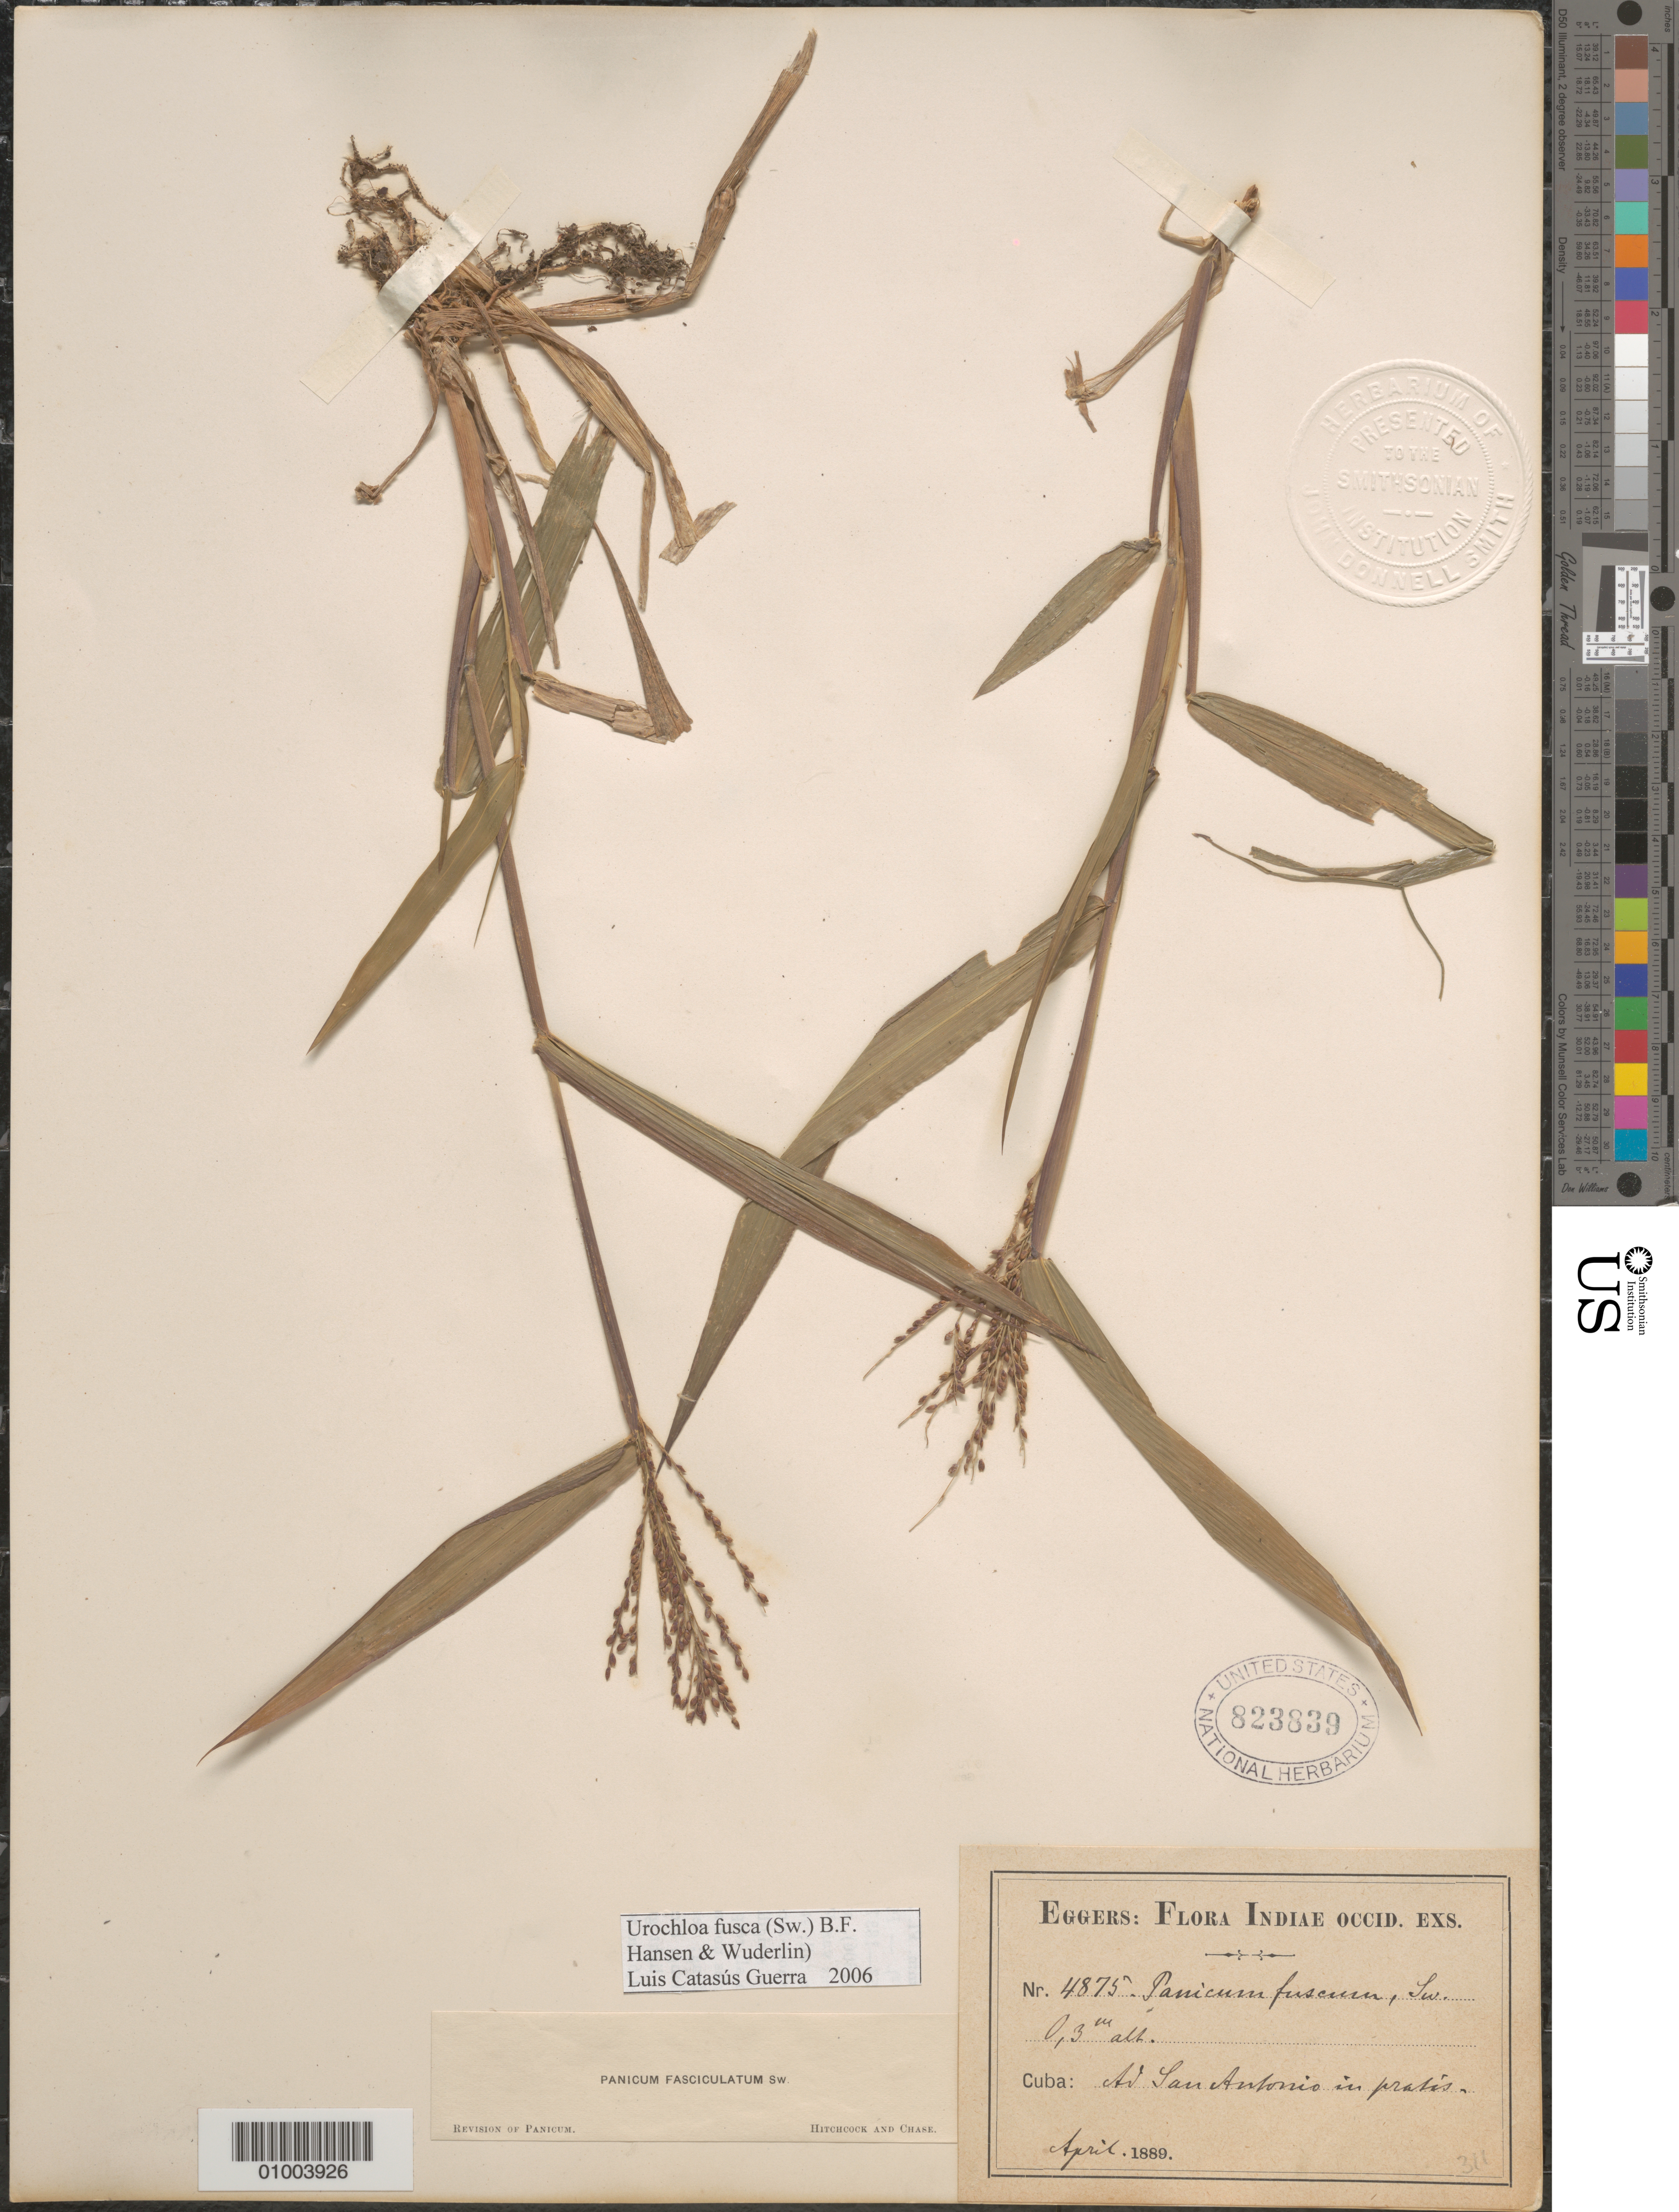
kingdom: Plantae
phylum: Tracheophyta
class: Liliopsida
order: Poales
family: Poaceae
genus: Urochloa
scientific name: Urochloa fusca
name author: (Sw.) B.F. Hansen & Wunderlin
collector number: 4875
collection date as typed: Apr 1889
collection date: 1889-04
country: Cuba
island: Cuba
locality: San Antonio in praries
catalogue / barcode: US 823839